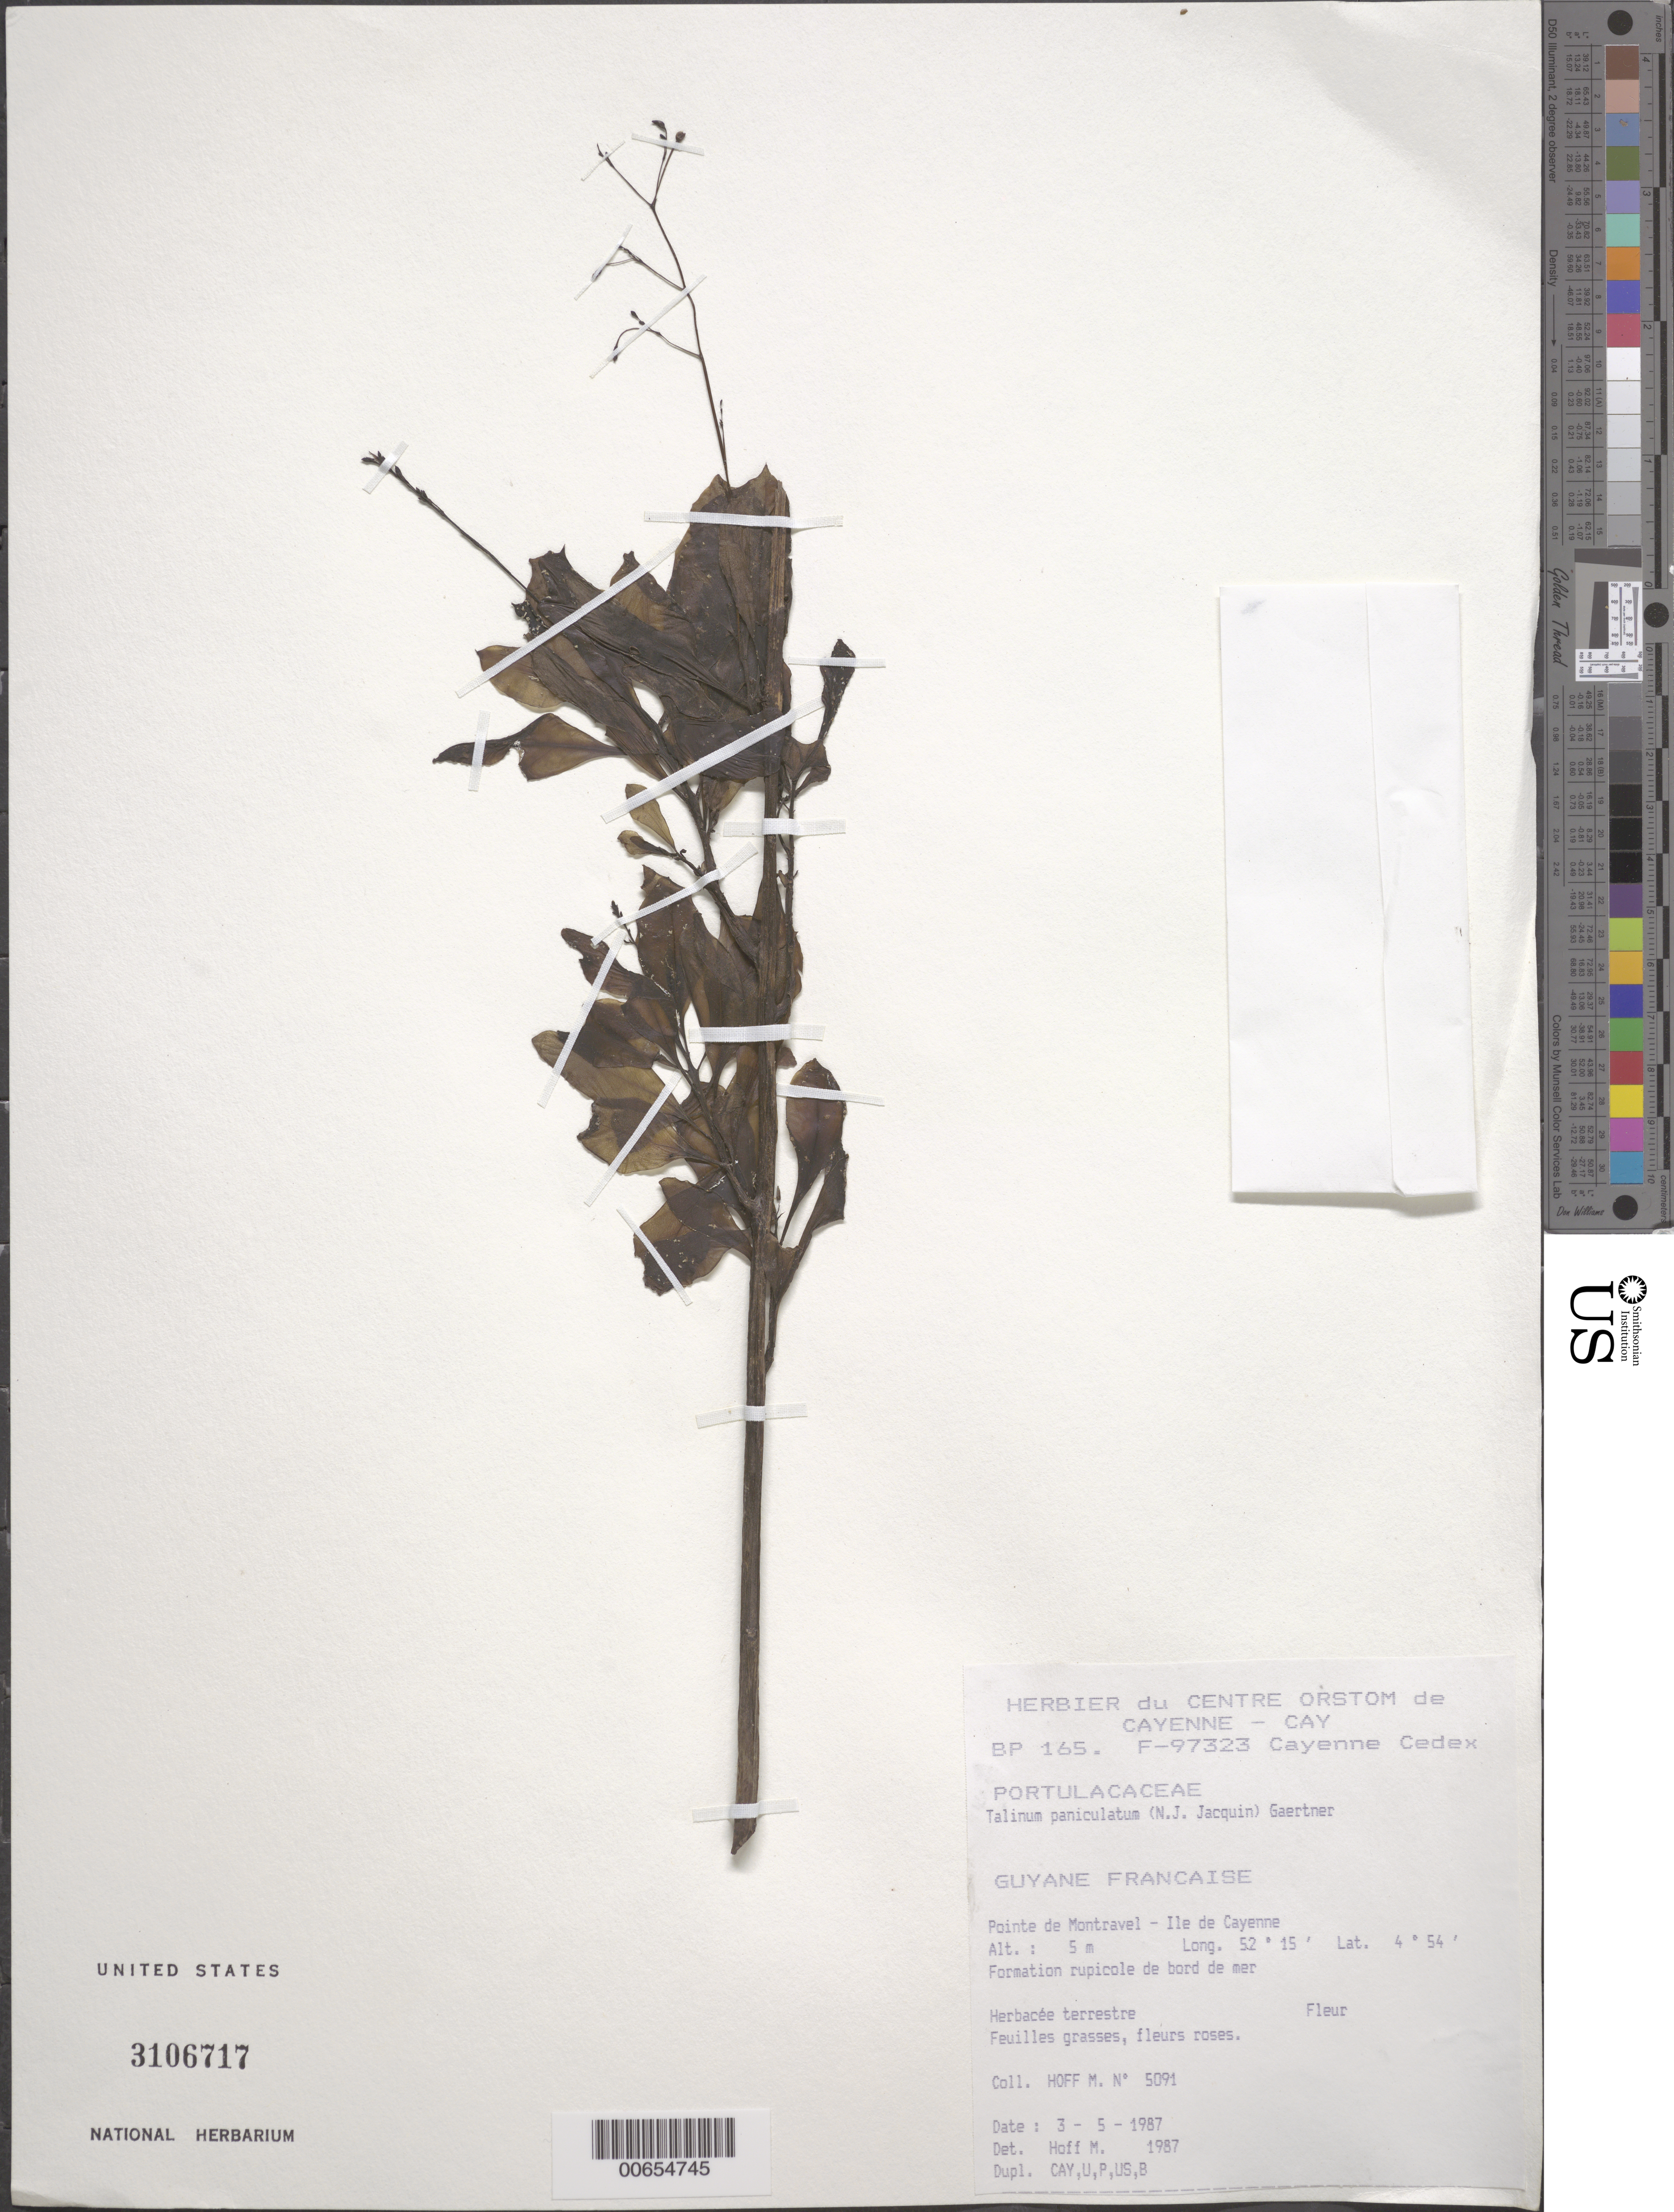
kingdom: Plantae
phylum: Tracheophyta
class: Magnoliopsida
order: Caryophyllales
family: Talinaceae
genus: Talinum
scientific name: Talinum paniculatum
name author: (Jacq.) Gaertn.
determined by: DeFilipps, R. A.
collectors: M. Hoff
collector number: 5091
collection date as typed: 3-May-87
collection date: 1987-05-03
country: French Guiana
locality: Ile de Cayenne, Pointe de Montravel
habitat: Formation rupicole de bord de mer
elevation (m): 5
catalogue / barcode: US 3106717